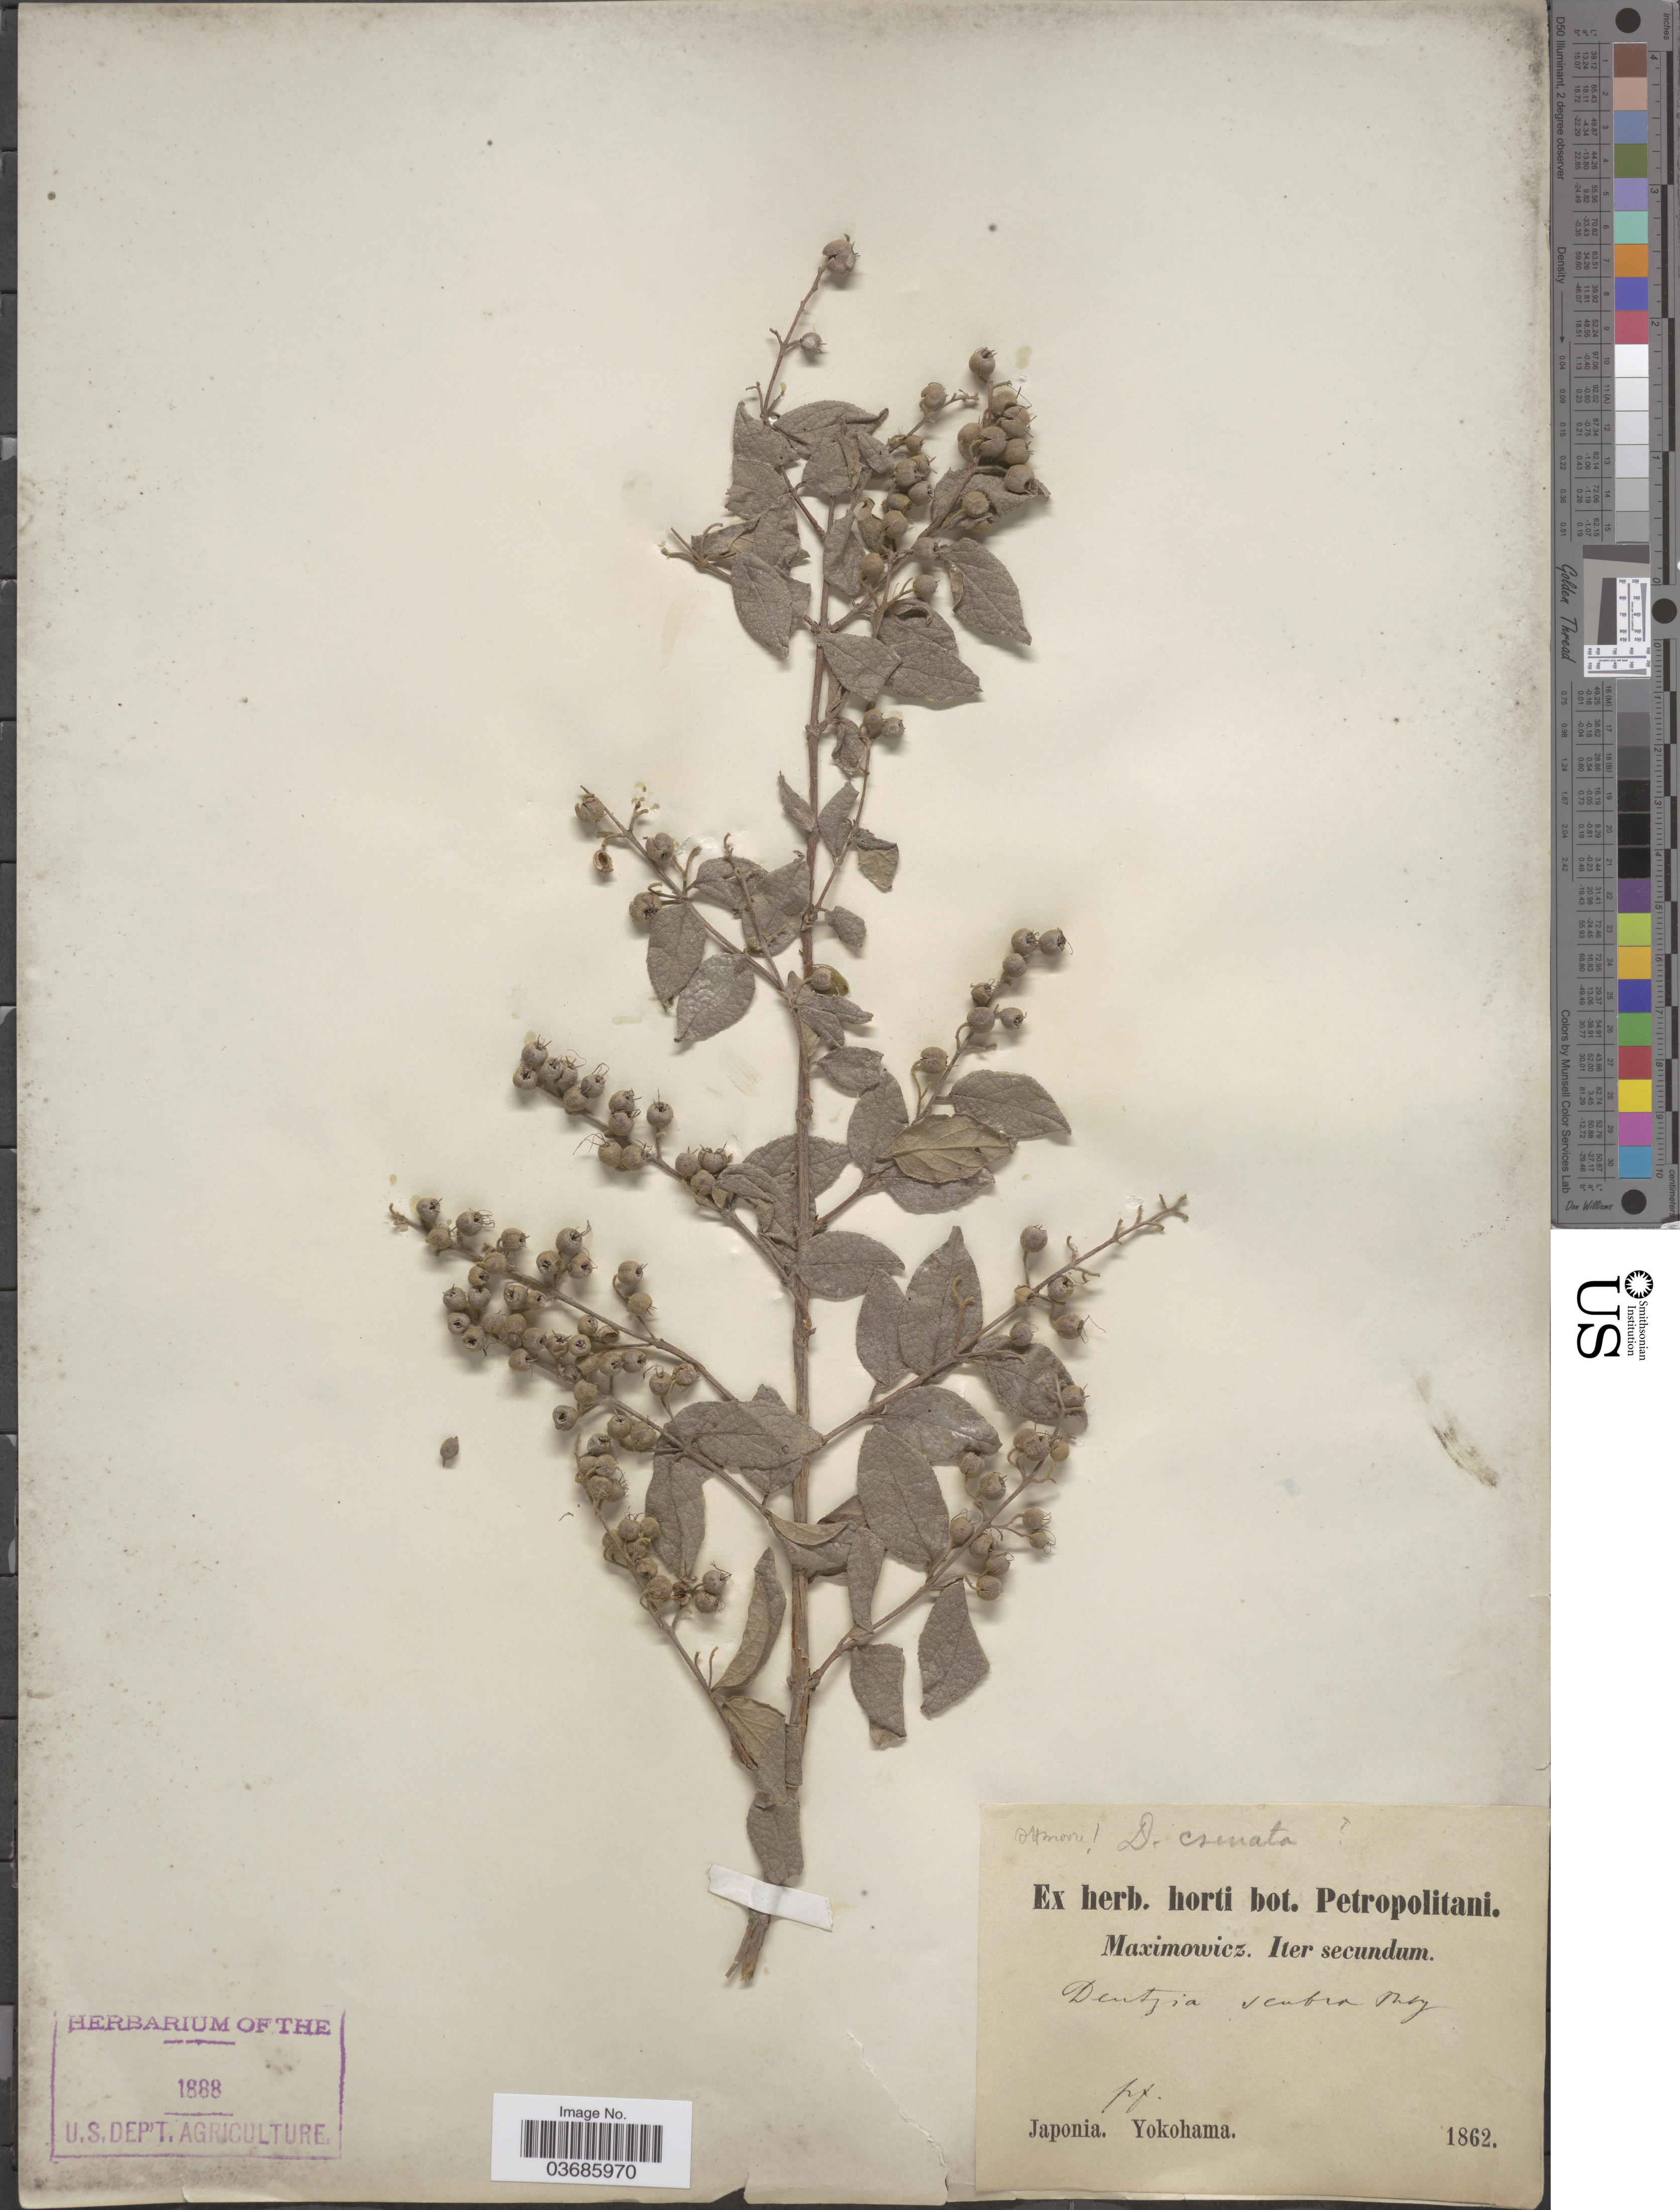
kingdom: Plantae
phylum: Tracheophyta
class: Magnoliopsida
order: Cornales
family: Hydrangeaceae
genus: Deutzia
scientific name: Deutzia scabra var. crenata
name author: Maxim.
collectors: Maximowicz, --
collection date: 1862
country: Japan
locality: Iter secundum. Yokohama.